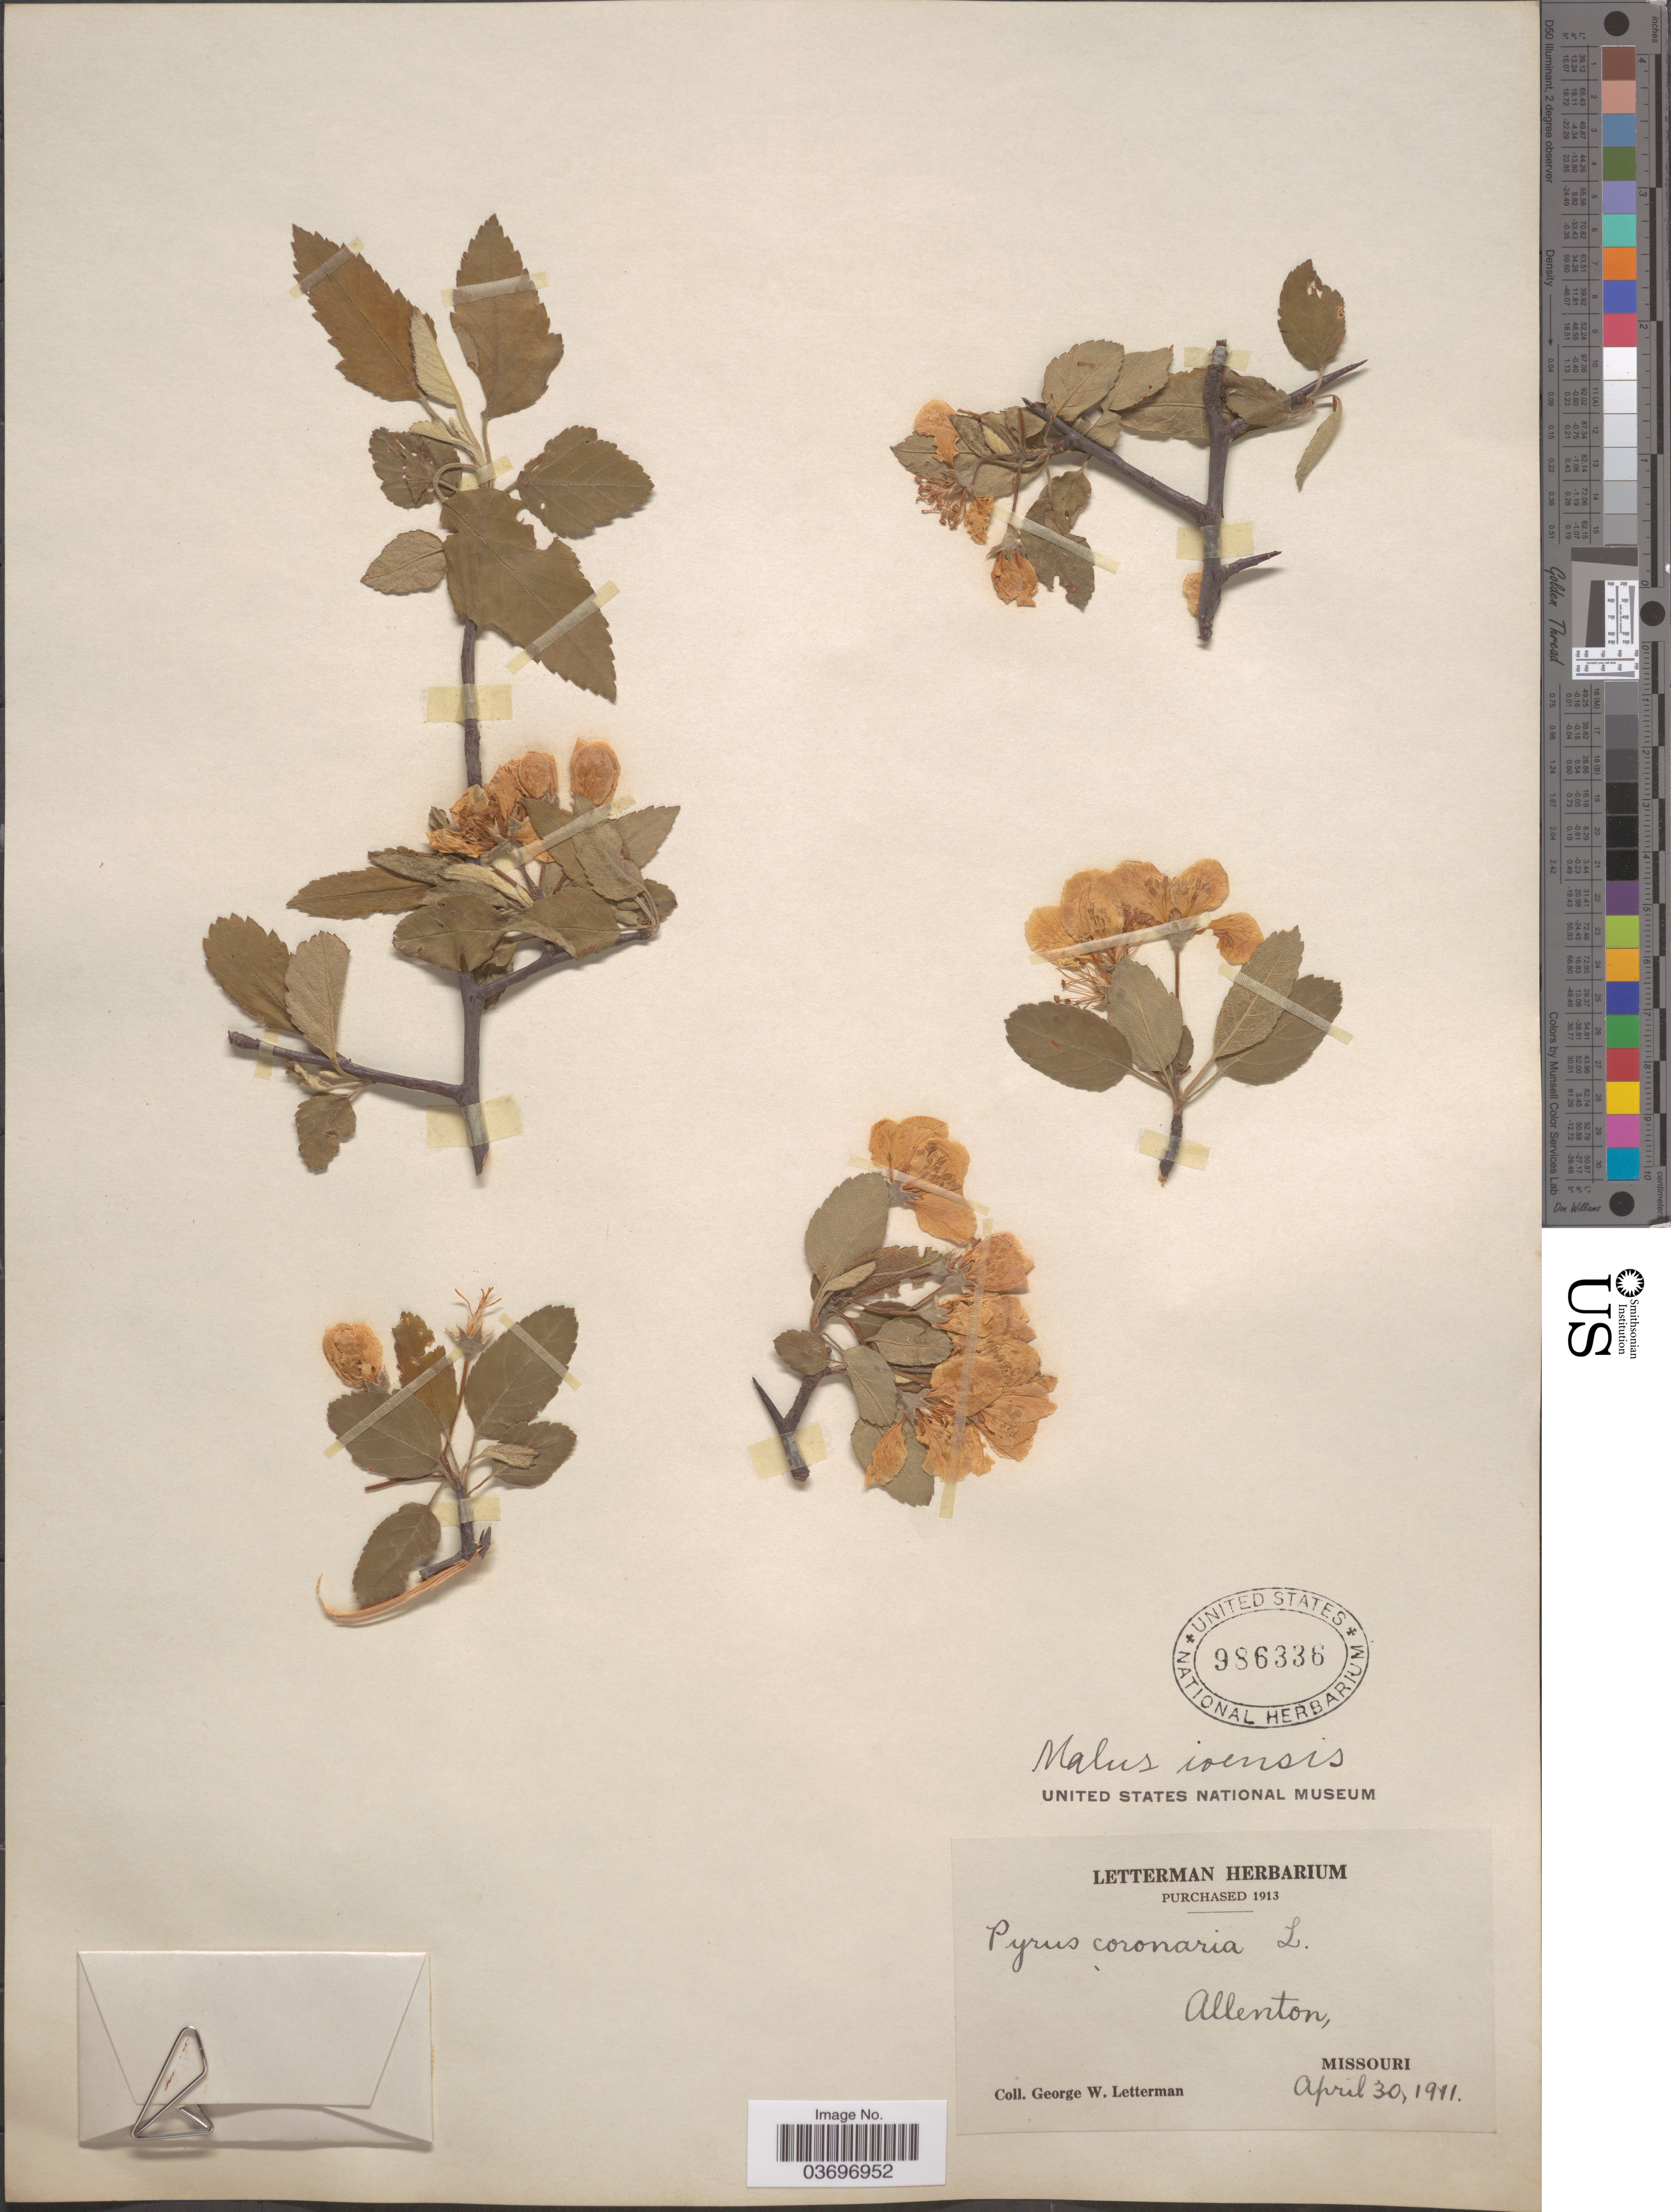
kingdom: Plantae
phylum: Tracheophyta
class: Magnoliopsida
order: Rosales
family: Rosaceae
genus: Malus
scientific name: Malus ioensis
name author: (Alph. Wood) Britton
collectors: G. W. Letterman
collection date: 1911-04-30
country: United States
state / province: Missouri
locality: Allenton.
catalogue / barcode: US 986336